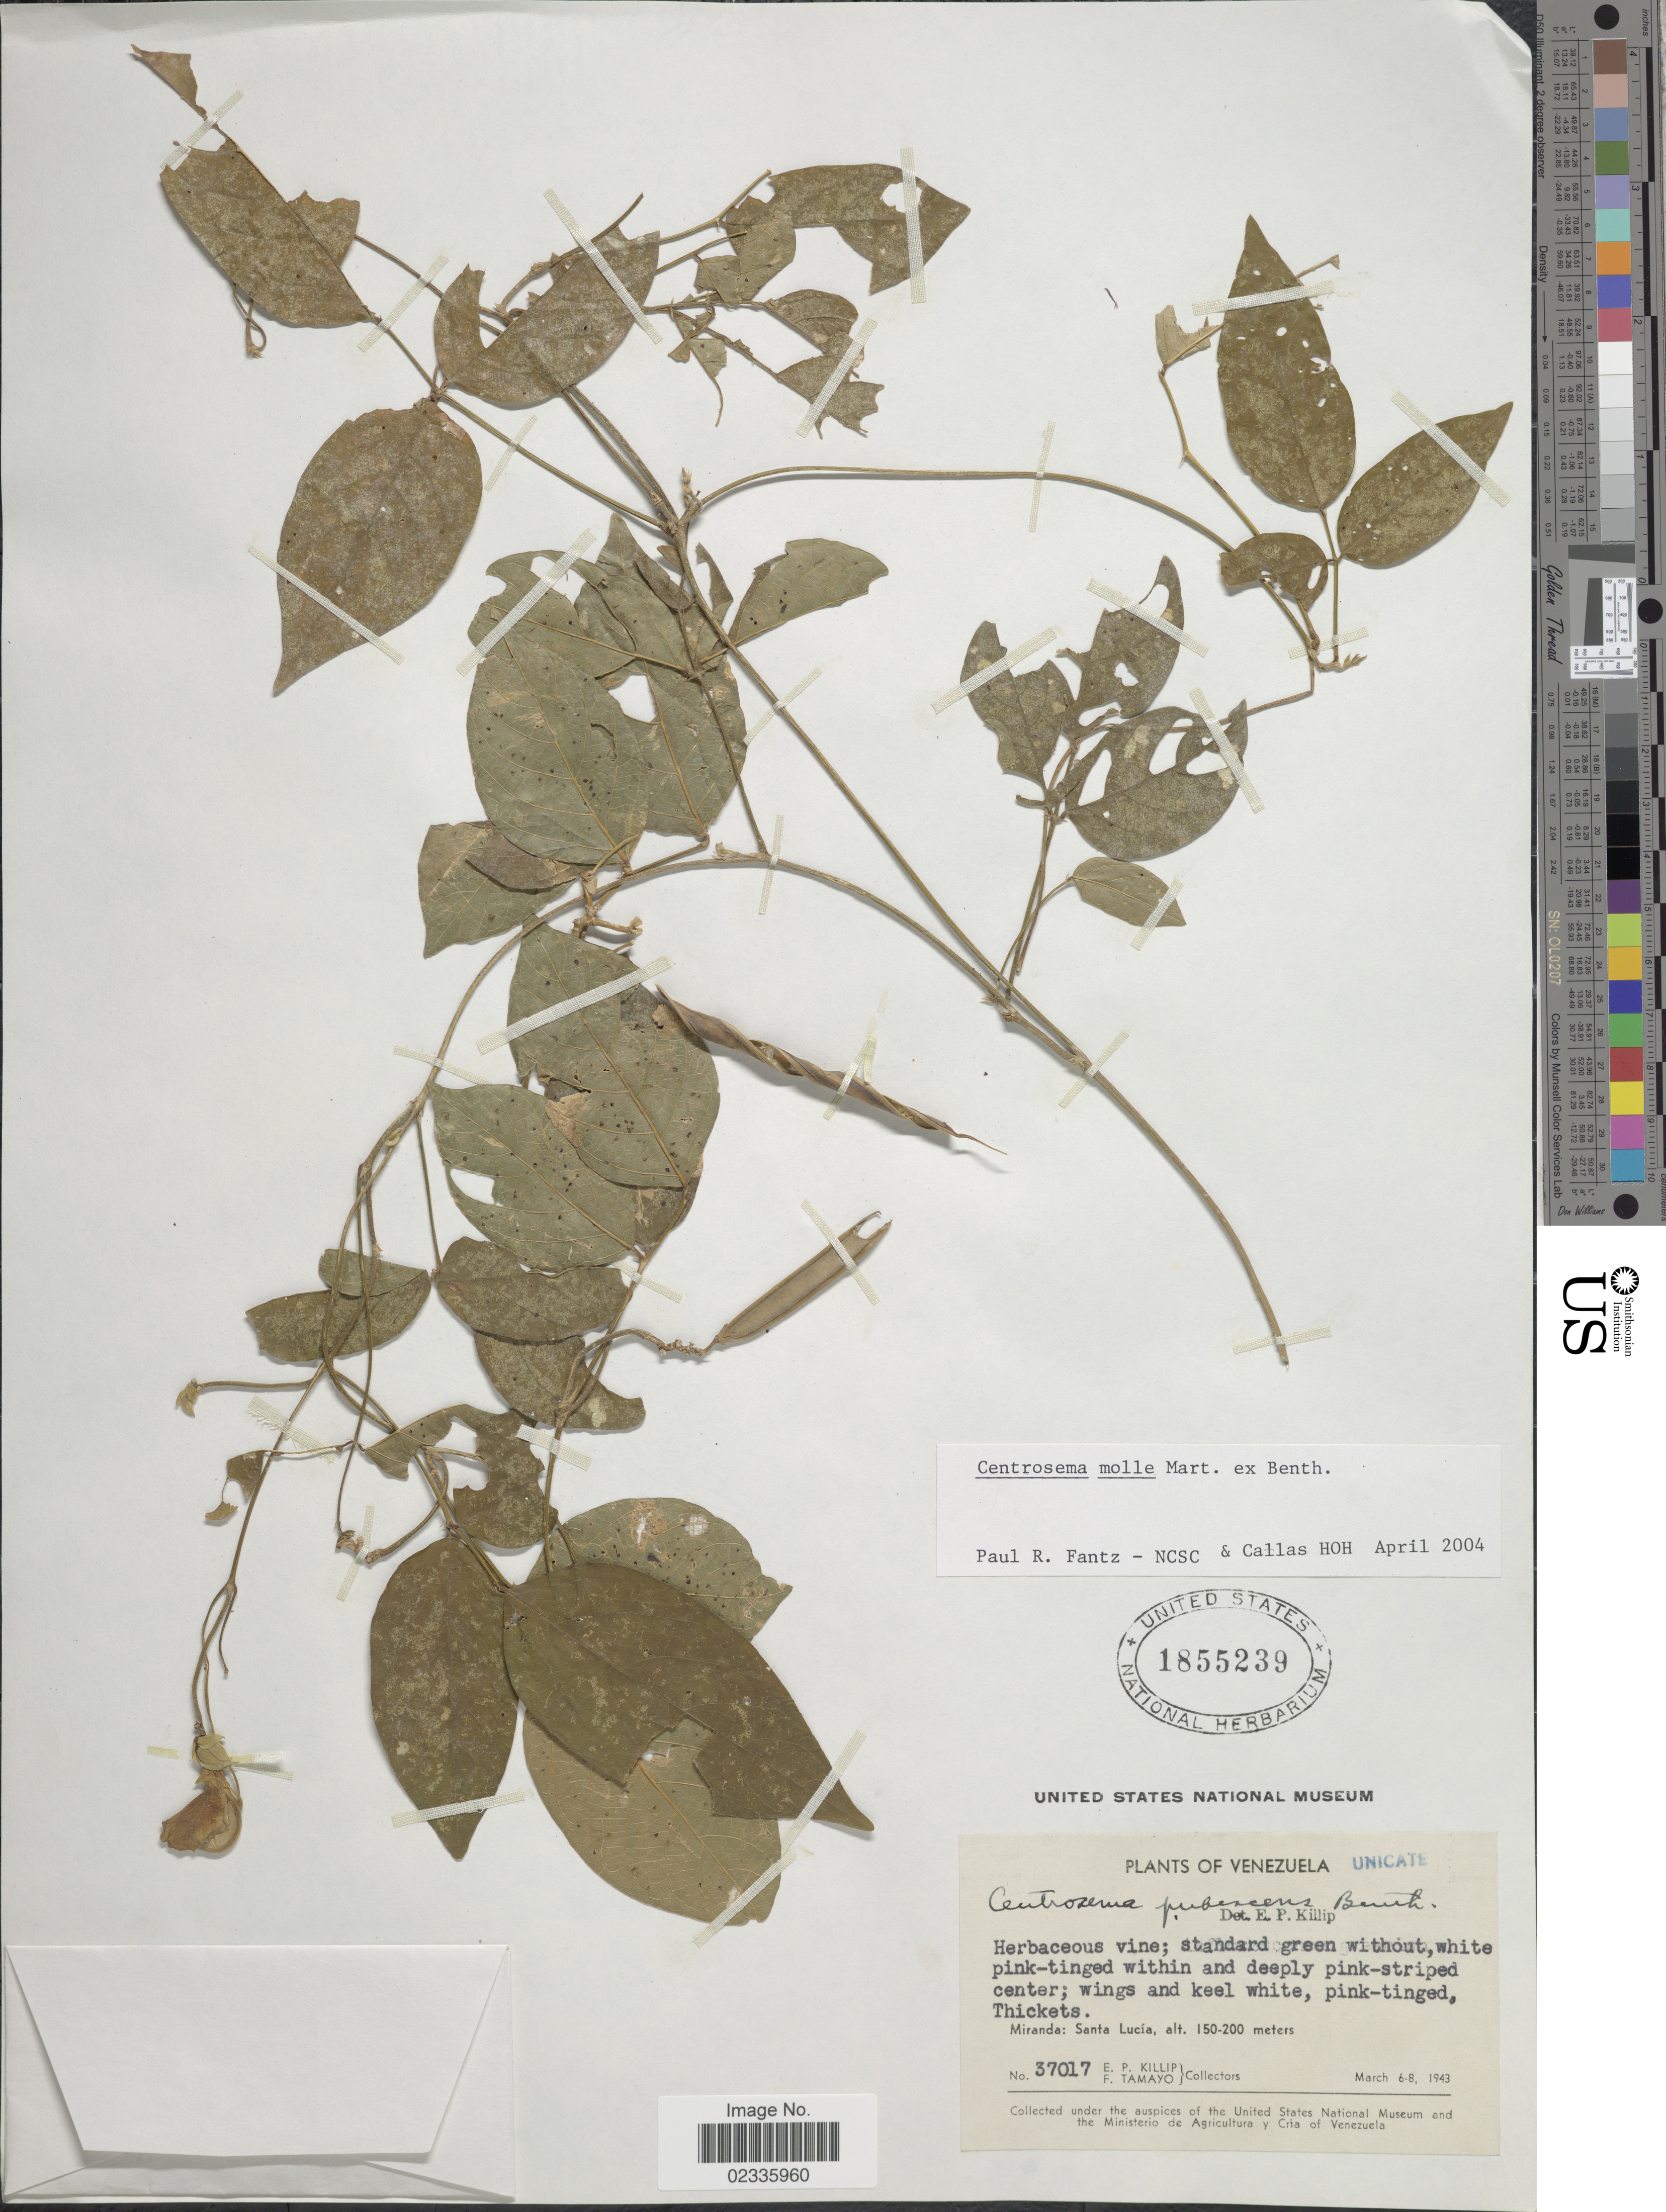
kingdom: Plantae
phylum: Tracheophyta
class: Magnoliopsida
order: Fabales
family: Fabaceae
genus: Centrosema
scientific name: Centrosema molle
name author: Mart. ex Benth.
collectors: E. P. Killip & F. Tamayo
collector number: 37017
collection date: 1943-03-06/1943-03-08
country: Venezuela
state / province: Miranda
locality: Santa Lucía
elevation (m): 150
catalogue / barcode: US 1855239